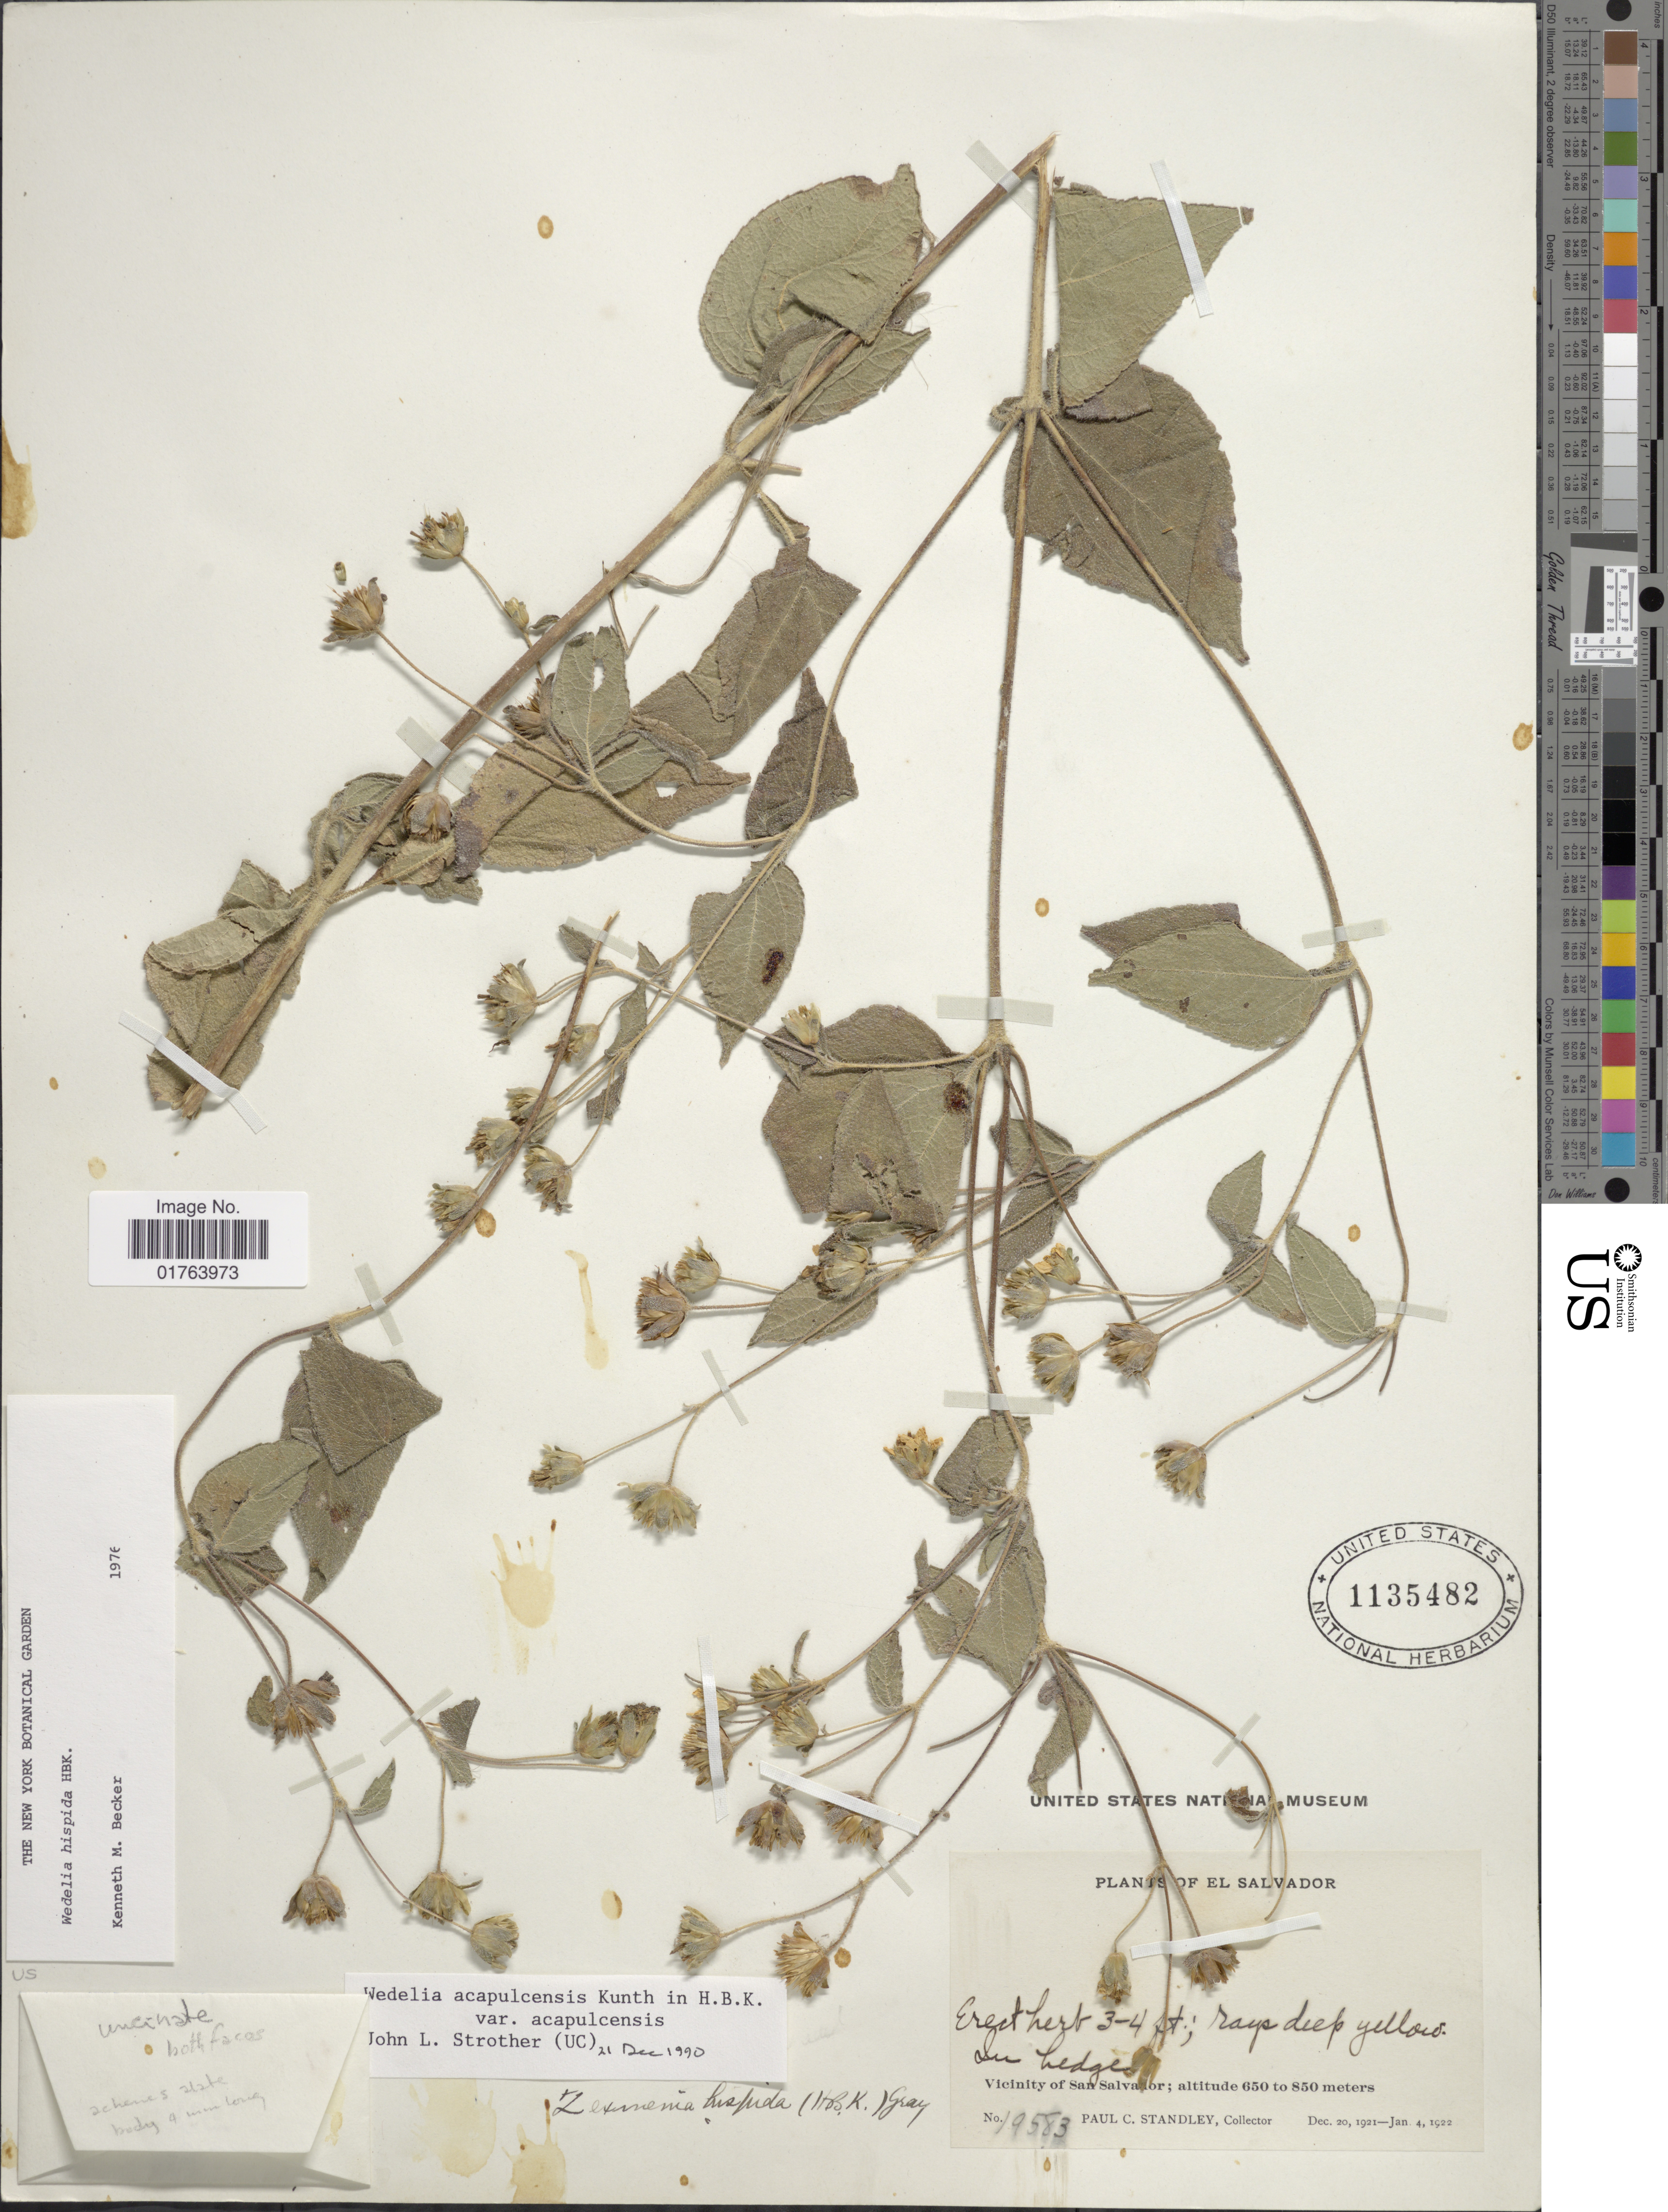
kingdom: Plantae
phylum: Tracheophyta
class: Magnoliopsida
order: Asterales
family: Asteraceae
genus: Wedelia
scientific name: Wedelia acapulcensis var. acapulcensis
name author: Kunth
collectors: P. C. Standley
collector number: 19583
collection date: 1921-12-20/1922-01-04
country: El Salvador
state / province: San Salvador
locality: Vicinity of San Salvador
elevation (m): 650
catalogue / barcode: US 1135482